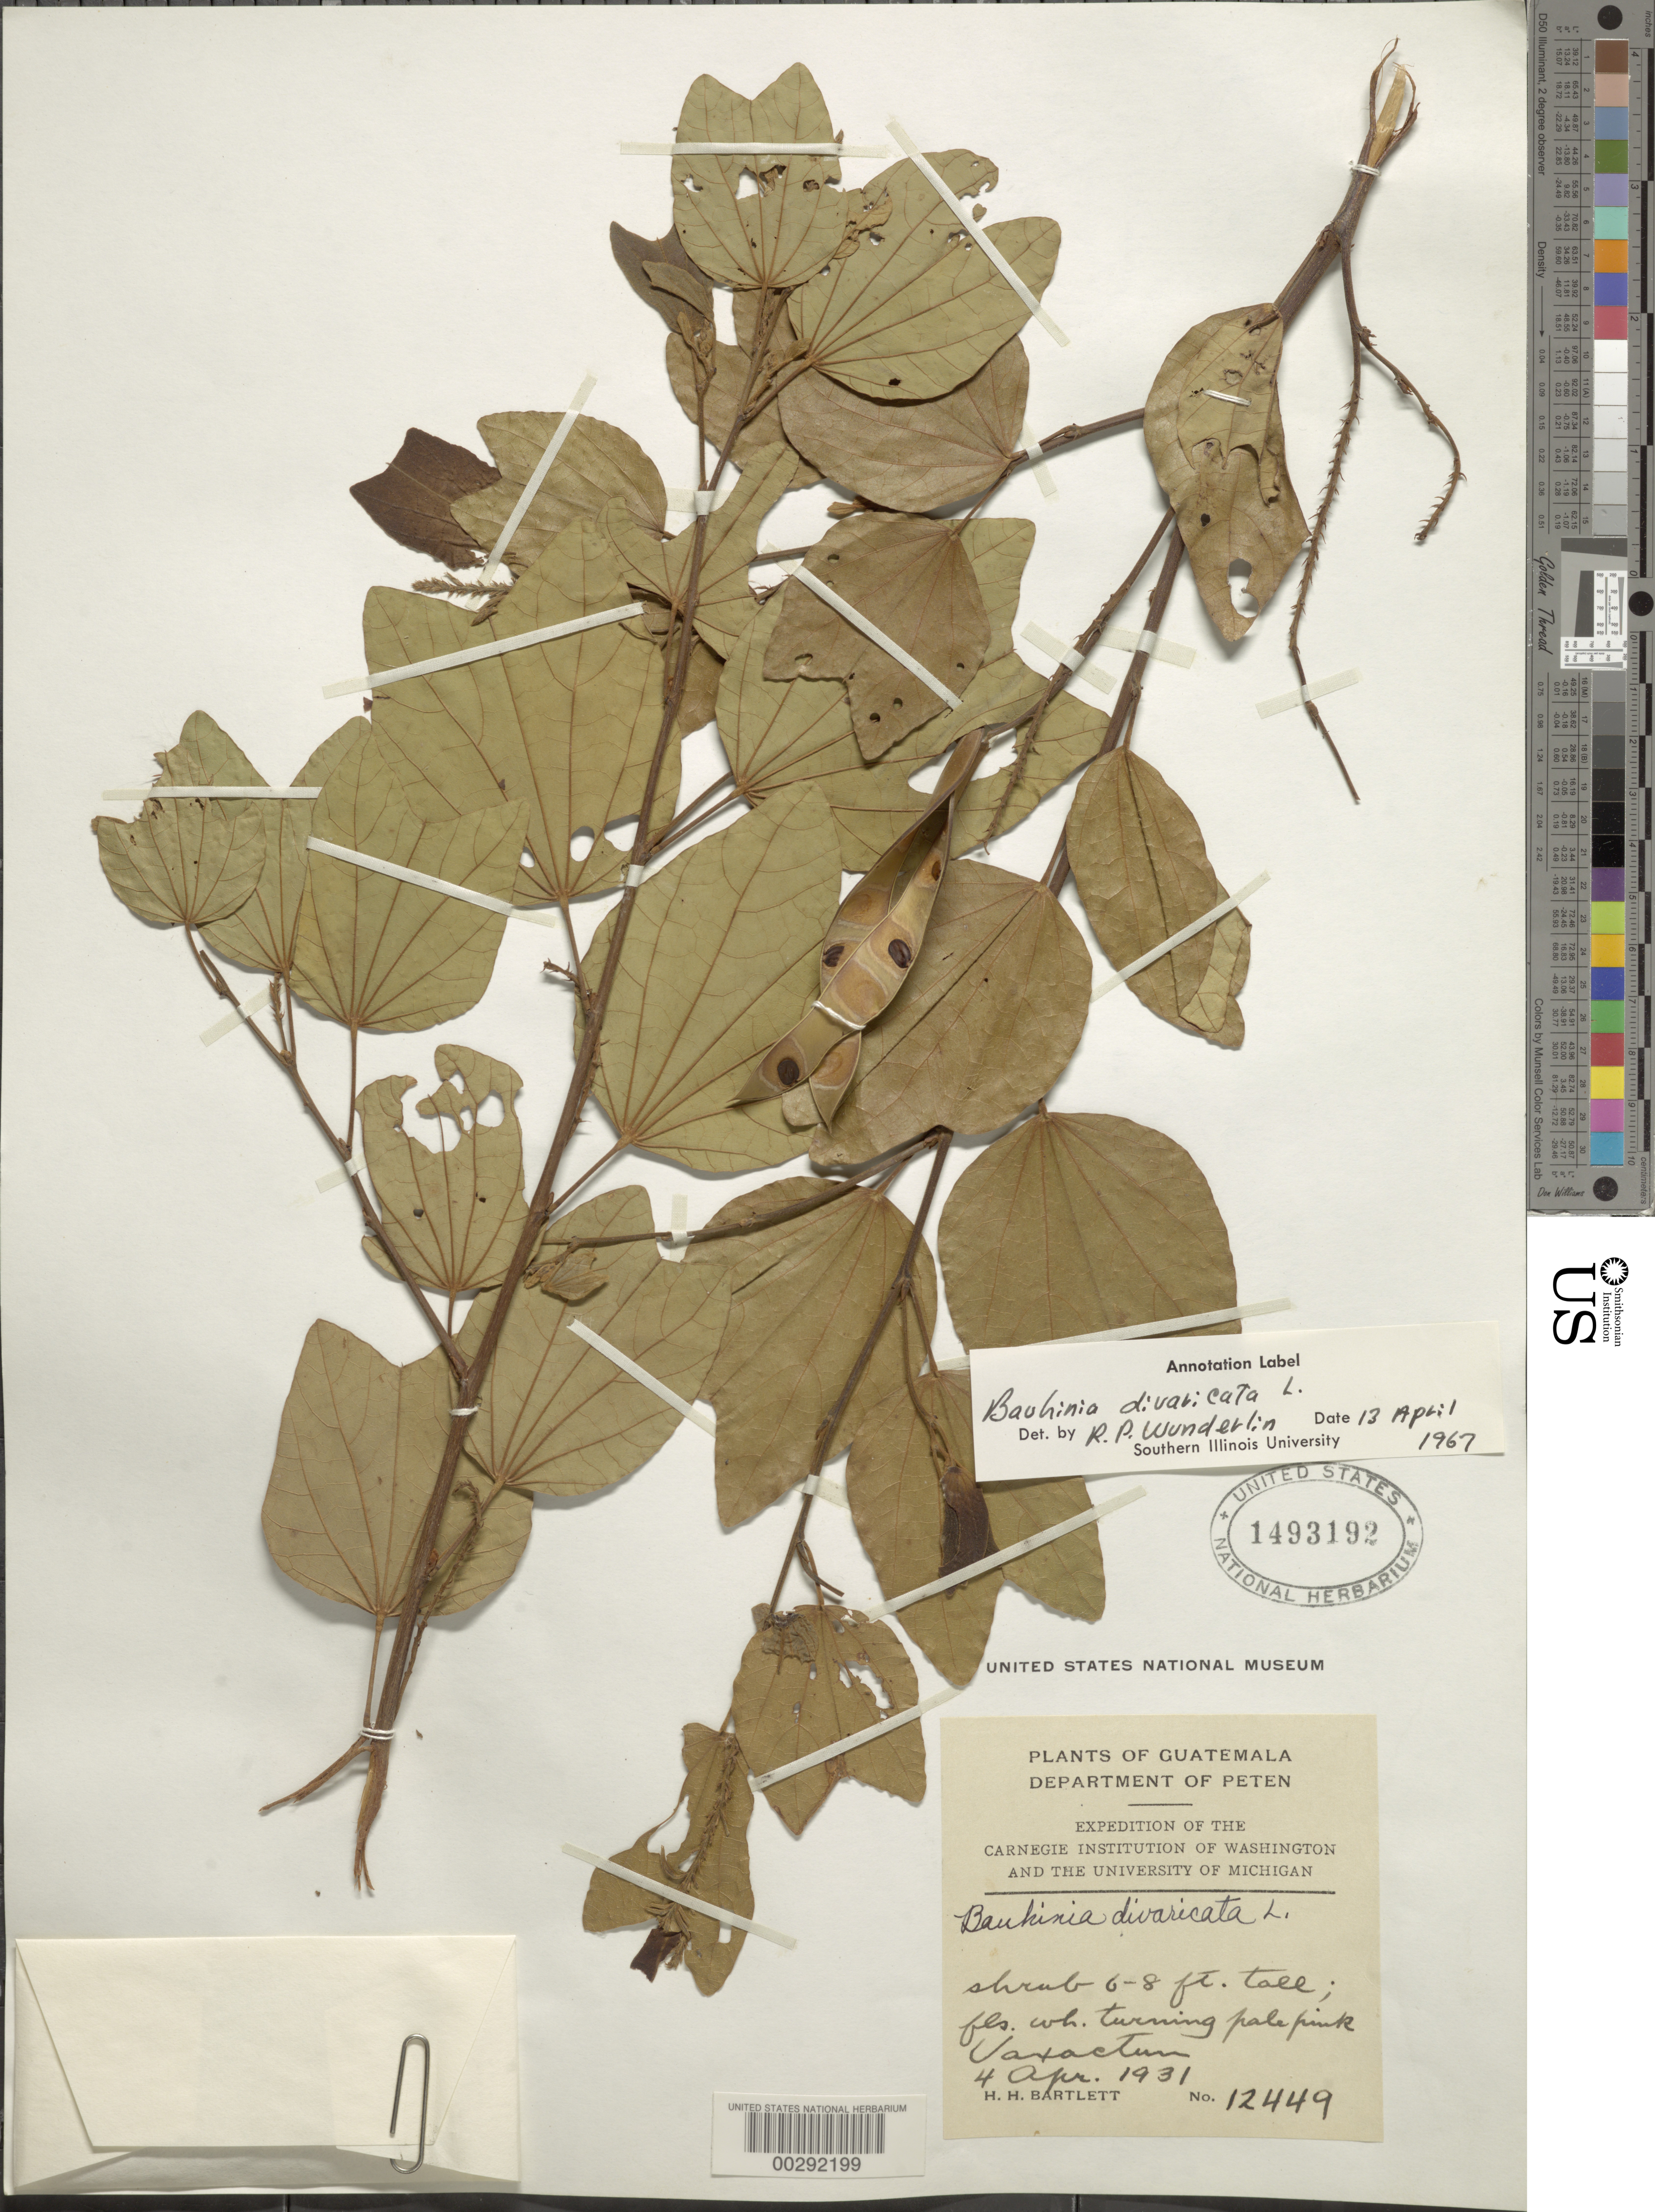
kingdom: Plantae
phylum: Tracheophyta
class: Magnoliopsida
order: Fabales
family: Fabaceae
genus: Bauhinia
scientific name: Bauhinia divaricata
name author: L.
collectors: H. H. Bartlett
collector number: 12449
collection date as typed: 04 Apr 1931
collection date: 1931-04-04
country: Guatemala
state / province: El Petén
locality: Uaxactún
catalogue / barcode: US 1493192